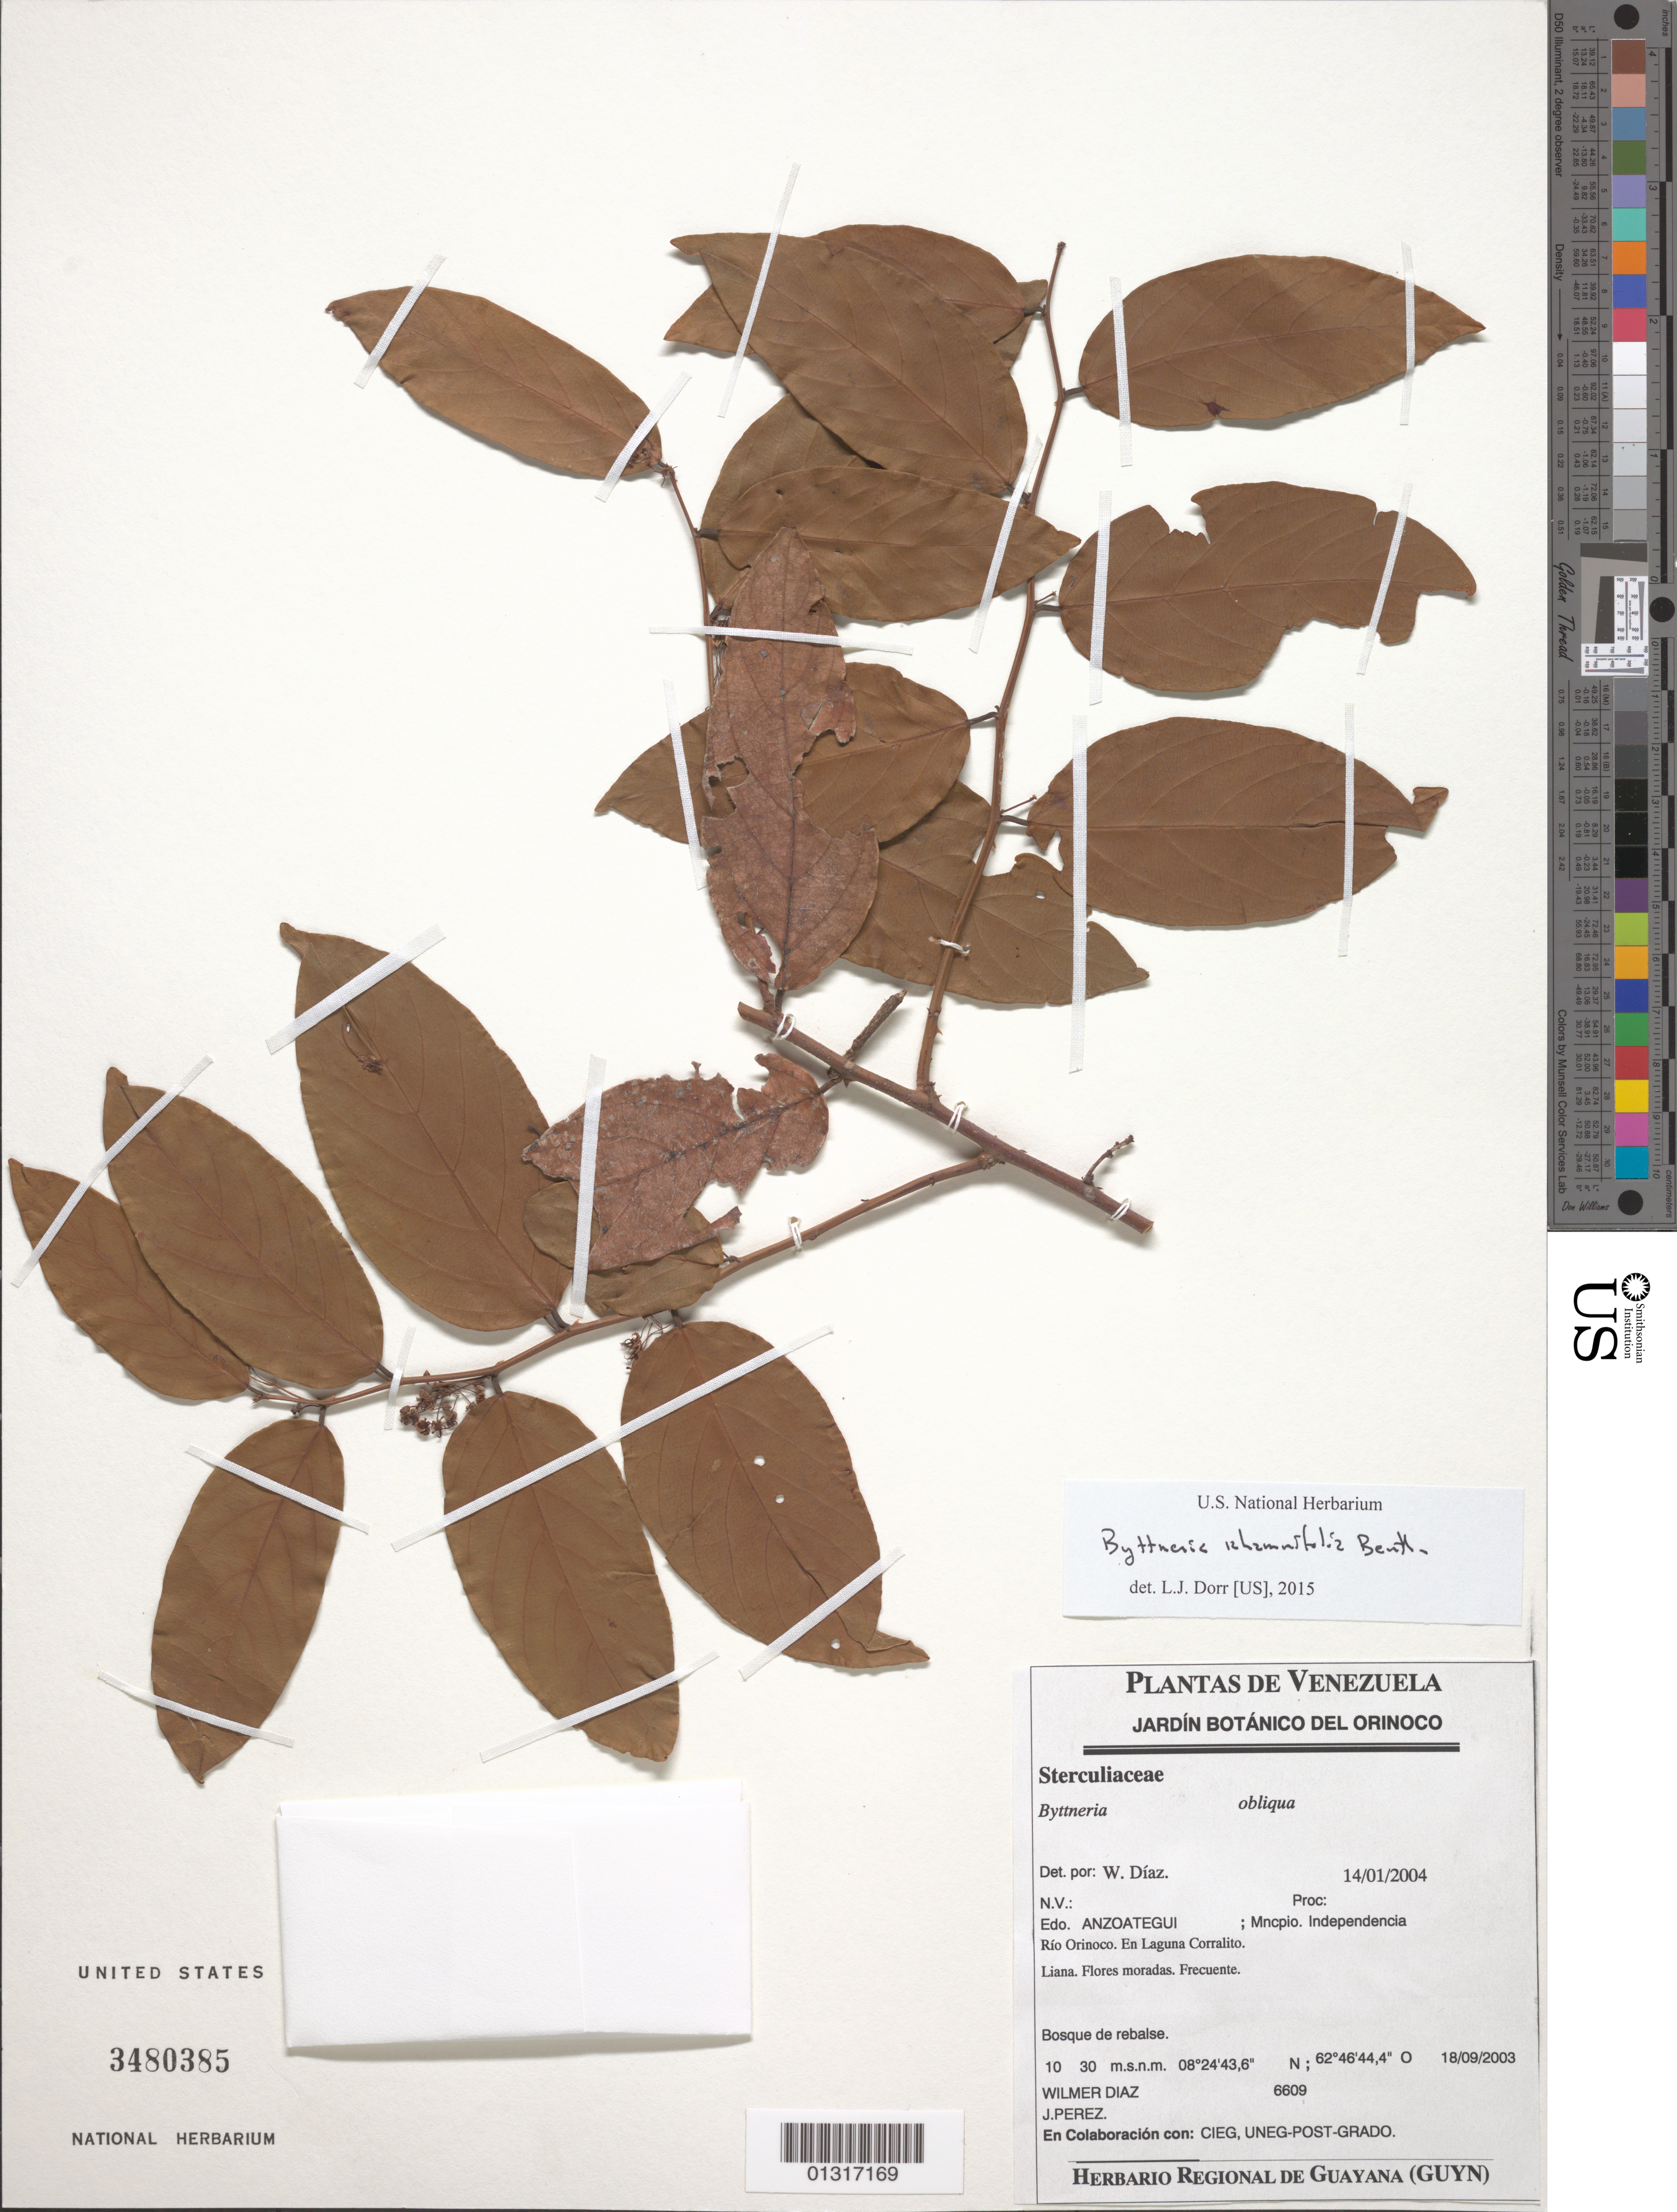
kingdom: Plantae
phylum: Tracheophyta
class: Magnoliopsida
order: Malvales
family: Malvaceae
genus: Byttneria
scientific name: Byttneria rhamnifolia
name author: Benth.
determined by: Dorr, L. J., (BOT), Smithsonian Institution - National Museum of Natural History (UNITED STATES)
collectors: W. Díaz P. & J. Perez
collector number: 6609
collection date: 2003-09-18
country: Venezuela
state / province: Anzoátegui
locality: Mncpio. Independencia. Río Orinoco. En Laguna Corralito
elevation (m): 10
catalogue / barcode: US 3480385